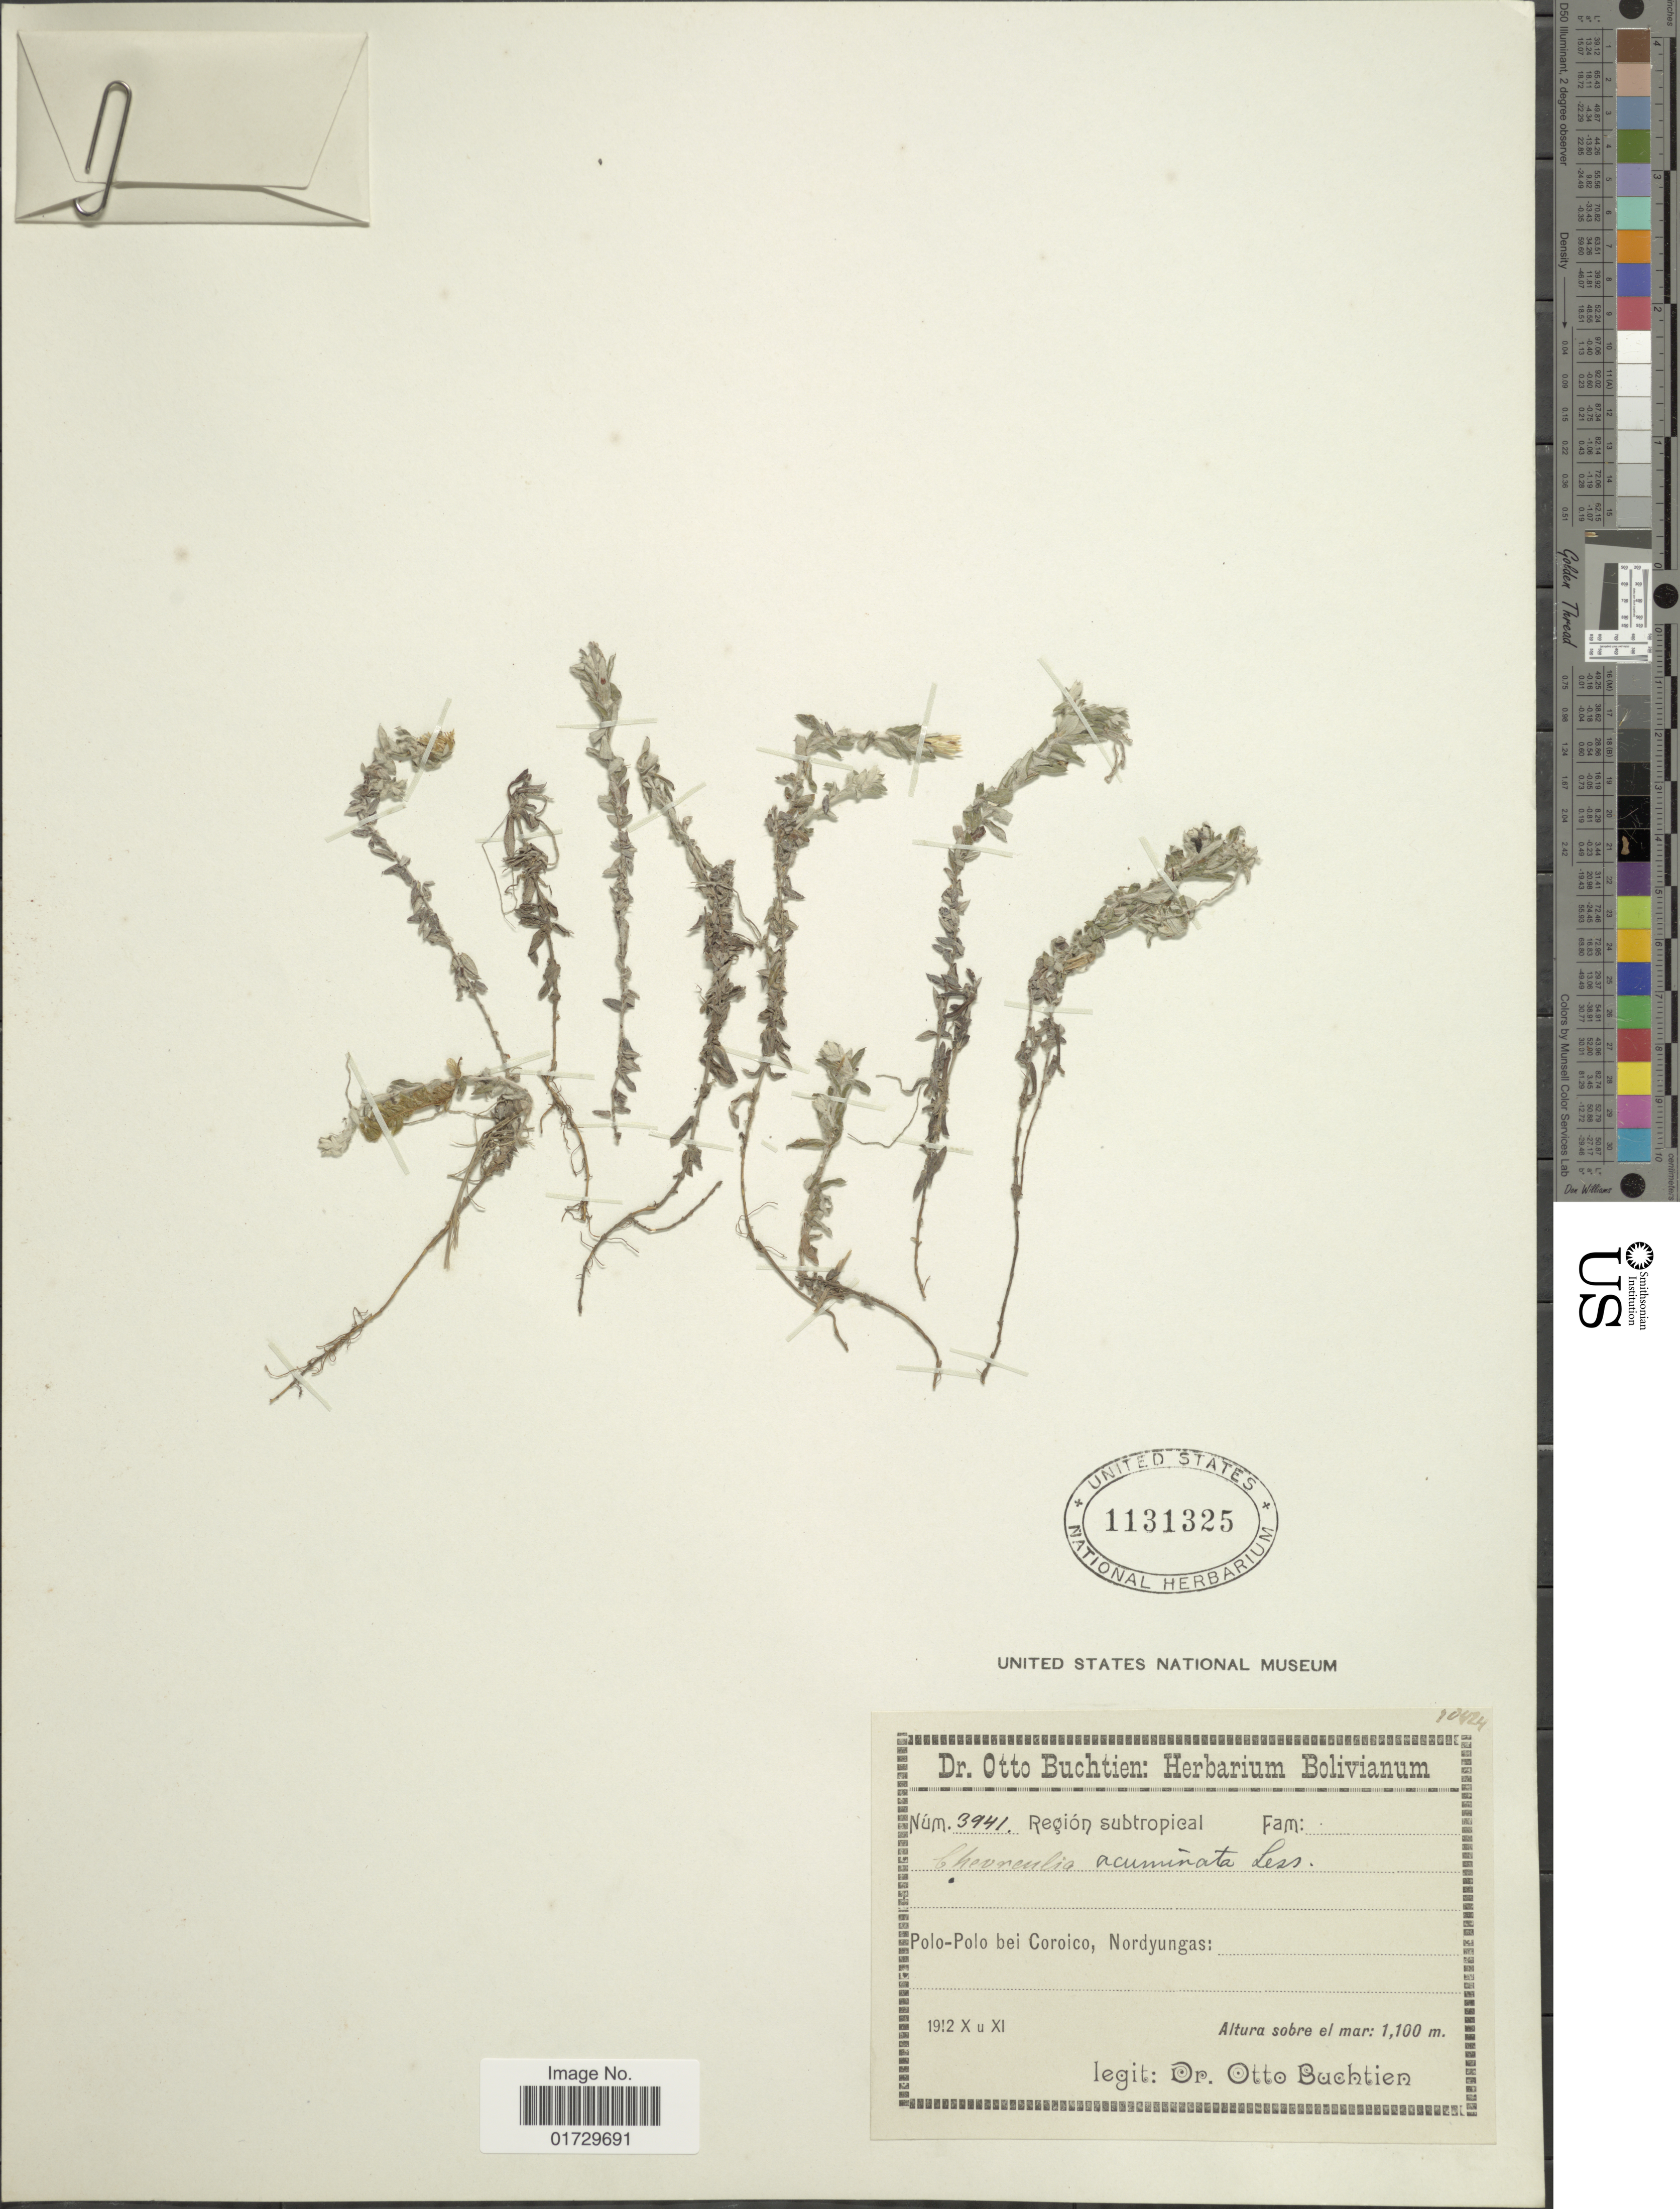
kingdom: Plantae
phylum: Tracheophyta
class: Magnoliopsida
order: Asterales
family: Asteraceae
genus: Chevreulia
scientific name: Chevreulia acuminata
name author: Less.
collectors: O. Buchtien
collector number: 3941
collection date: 1912-10/1912-11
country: Bolivia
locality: Region subtropical, Polo-Polo bei Coroico, Nordyungas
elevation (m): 1100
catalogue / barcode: US 1131325